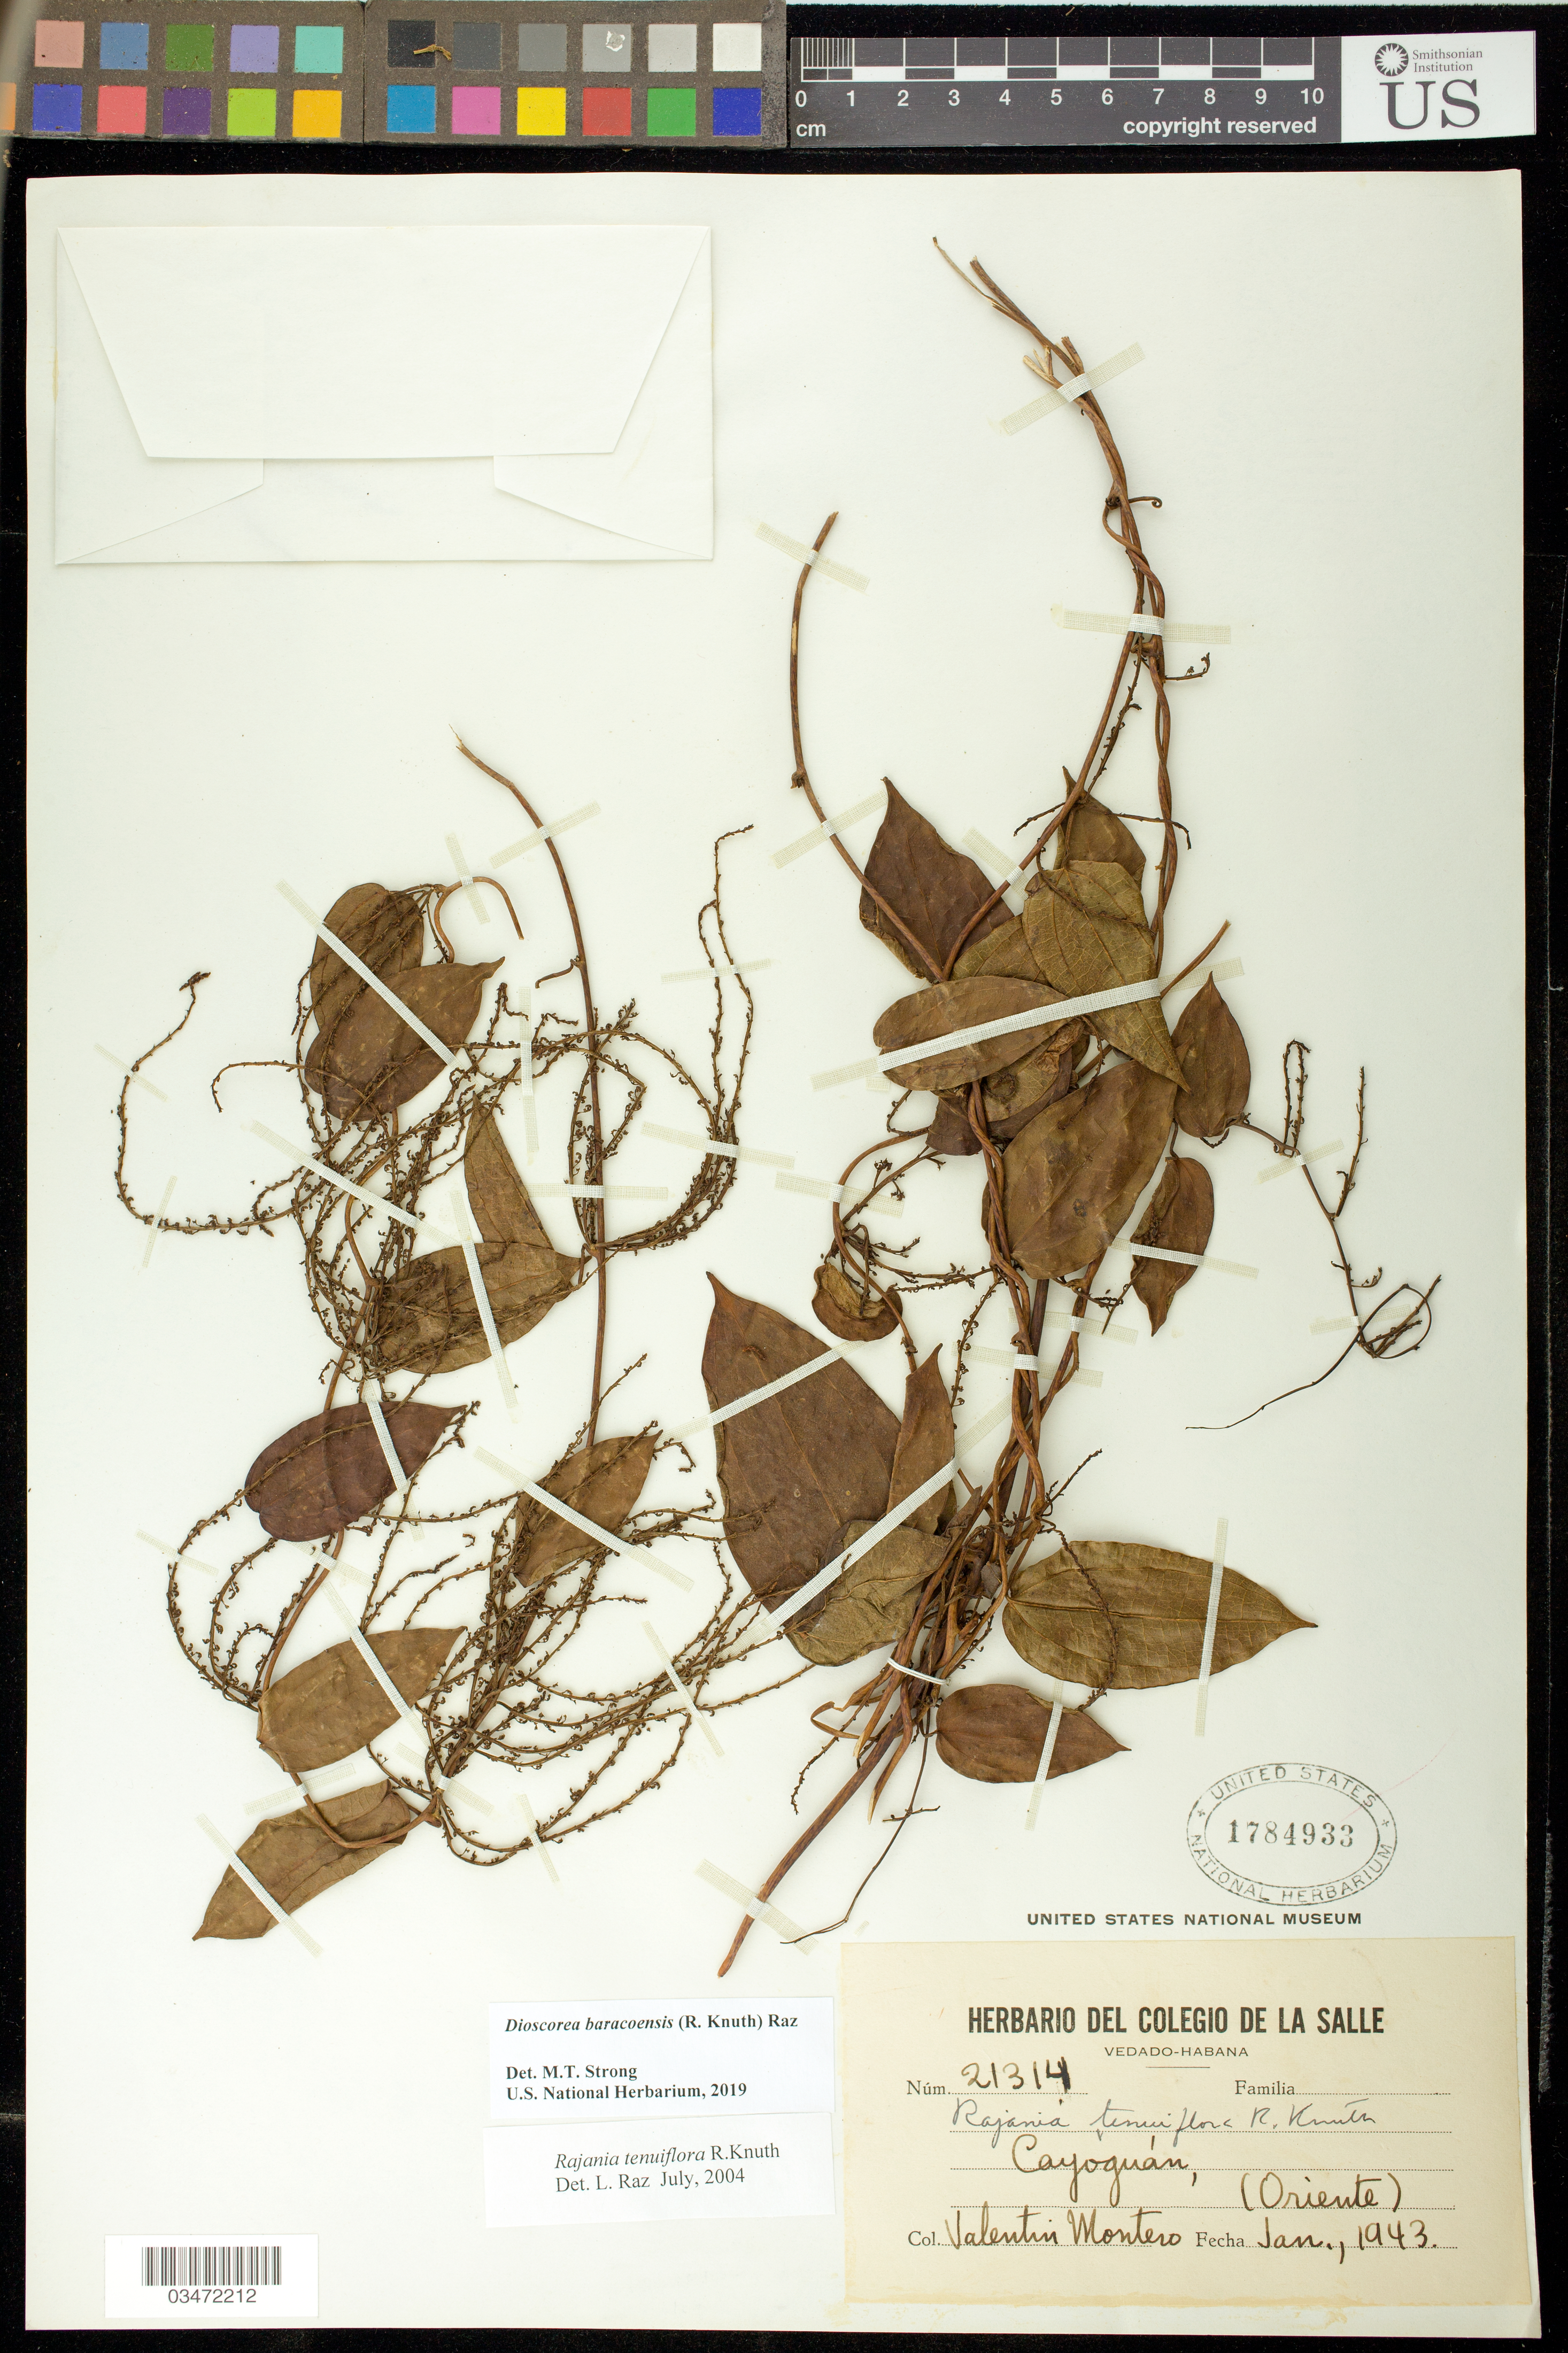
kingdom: Plantae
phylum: Tracheophyta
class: Liliopsida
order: Dioscoreales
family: Dioscoreaceae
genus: Dioscorea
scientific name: Dioscorea baracoensis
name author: (R. Knuth) Raz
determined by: Strong, M. T., (US), Smithsonian Institution - National Museum of Natural History (UNITED STATES)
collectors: V. Montero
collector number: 21314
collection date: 1943-01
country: Cuba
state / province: Holguín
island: Cuba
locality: Oriente [Holguín]. Cayoguán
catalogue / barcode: US 1784933